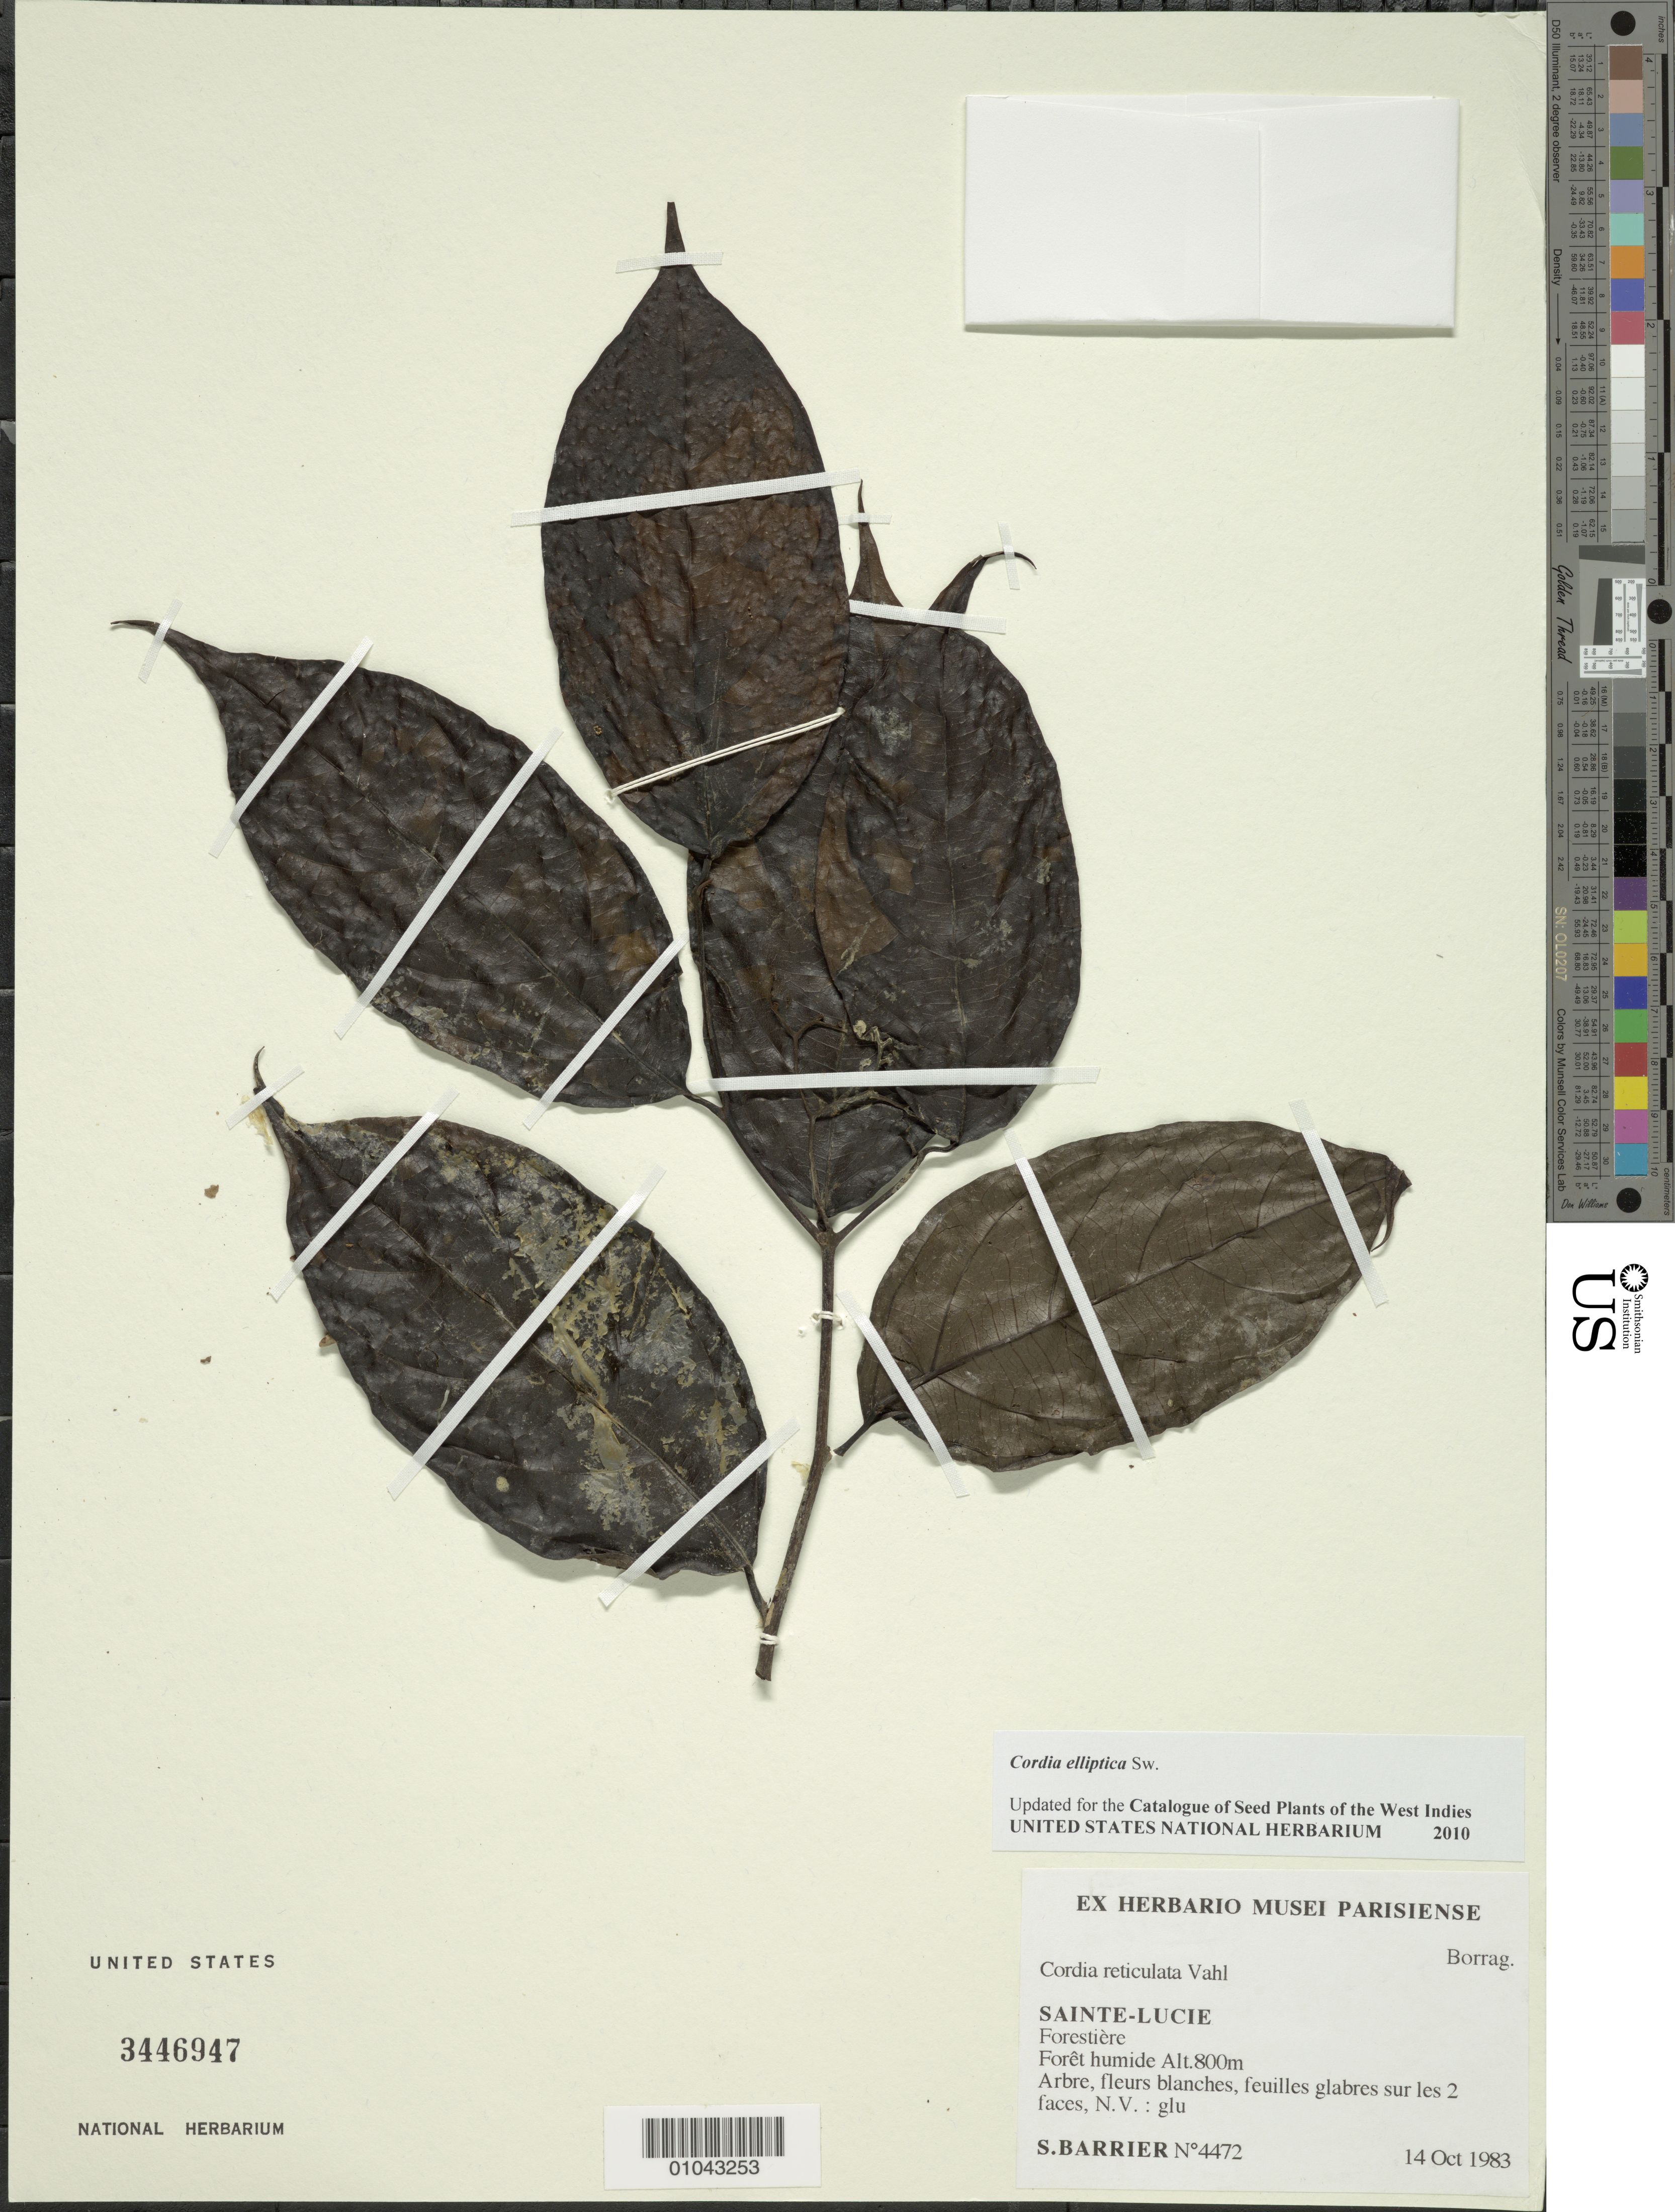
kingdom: Plantae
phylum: Tracheophyta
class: Magnoliopsida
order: Boraginales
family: Cordiaceae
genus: Cordia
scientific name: Cordia elliptica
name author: Sw.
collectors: S. Barrier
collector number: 4472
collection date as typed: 14 Oct 1983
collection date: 1983-10-14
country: St. Lucia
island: St. Lucia I.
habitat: Forêt humide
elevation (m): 800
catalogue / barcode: US 3446947